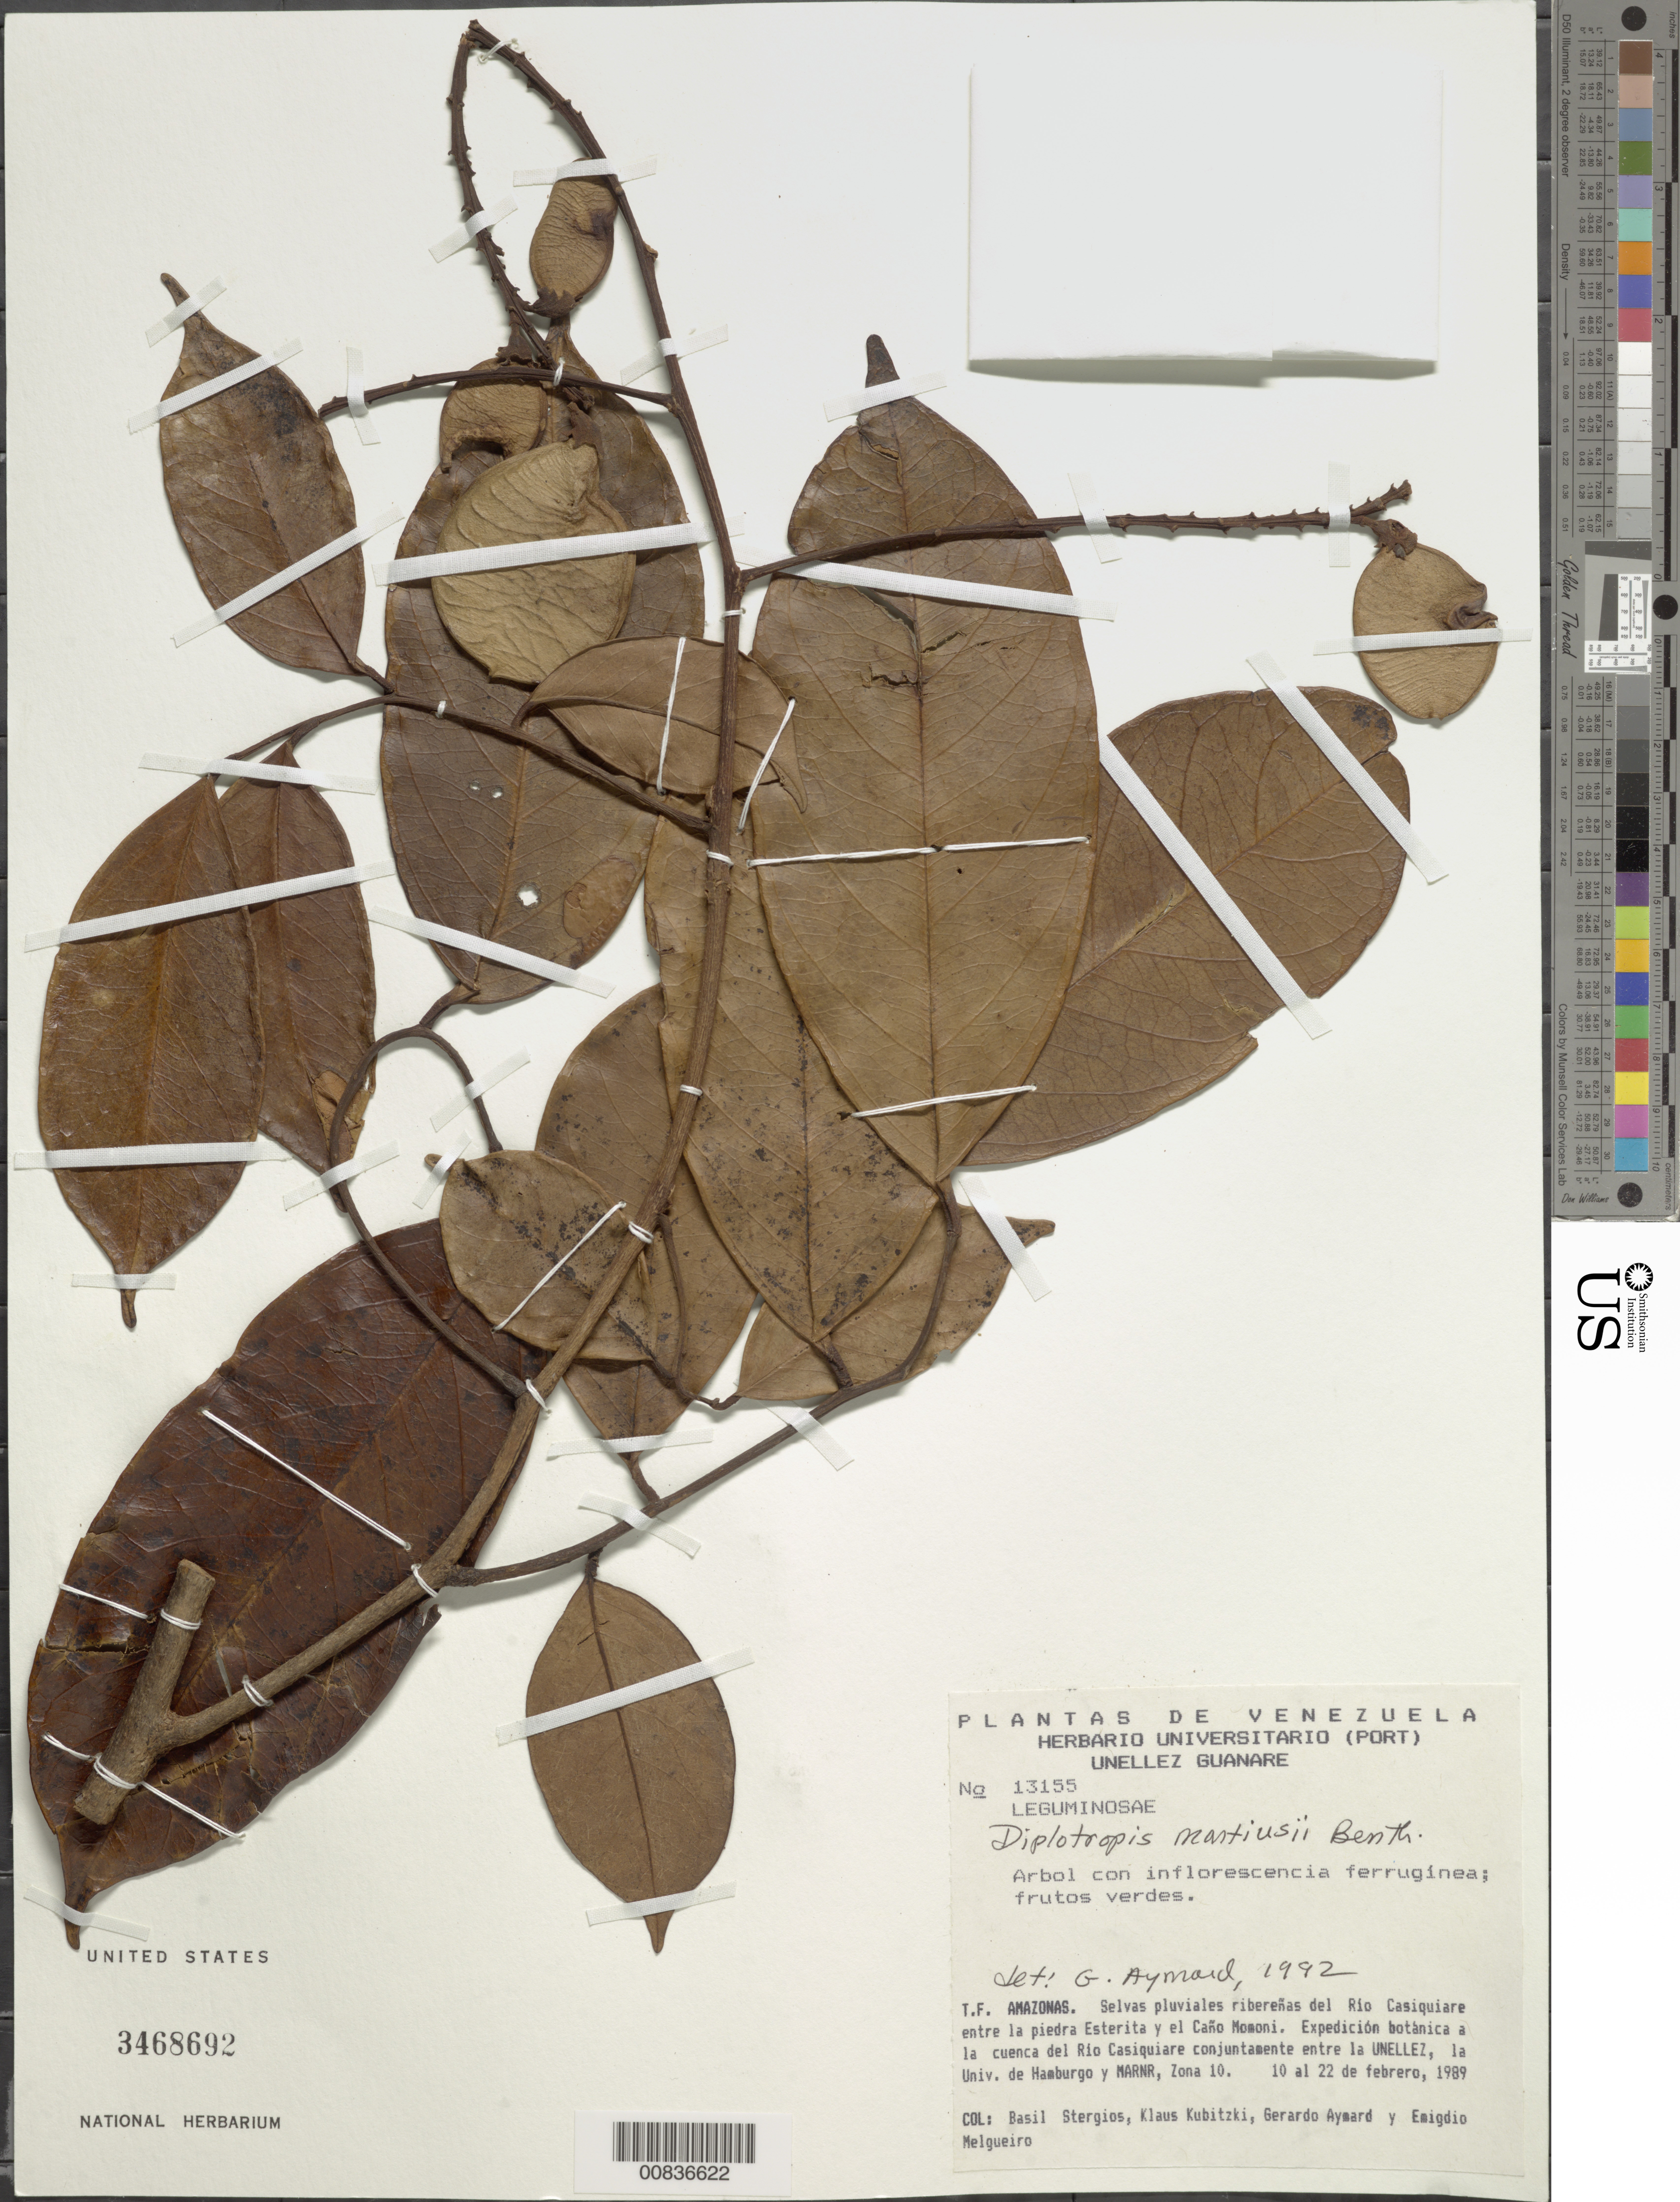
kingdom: Plantae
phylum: Tracheophyta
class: Magnoliopsida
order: Fabales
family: Fabaceae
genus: Diplotropis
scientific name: Diplotropis martiusii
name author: Benth.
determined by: Aymard C., G. A., (PORT), Univ. Nac. Exp. de los Llanos Ezequiel Zamora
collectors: B. G. Stergios, K. Kubitzki, G. A. Aymard & E. Melgueiro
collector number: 13155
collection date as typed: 10-Feb-89 to 22-Feb-89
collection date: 1989-02-10/1989-02-22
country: Venezuela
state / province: Amazonas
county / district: Río Negro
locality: Río Casiquiare, Guachapita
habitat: Selvas pluviales riberenas del río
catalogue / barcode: US 3468692